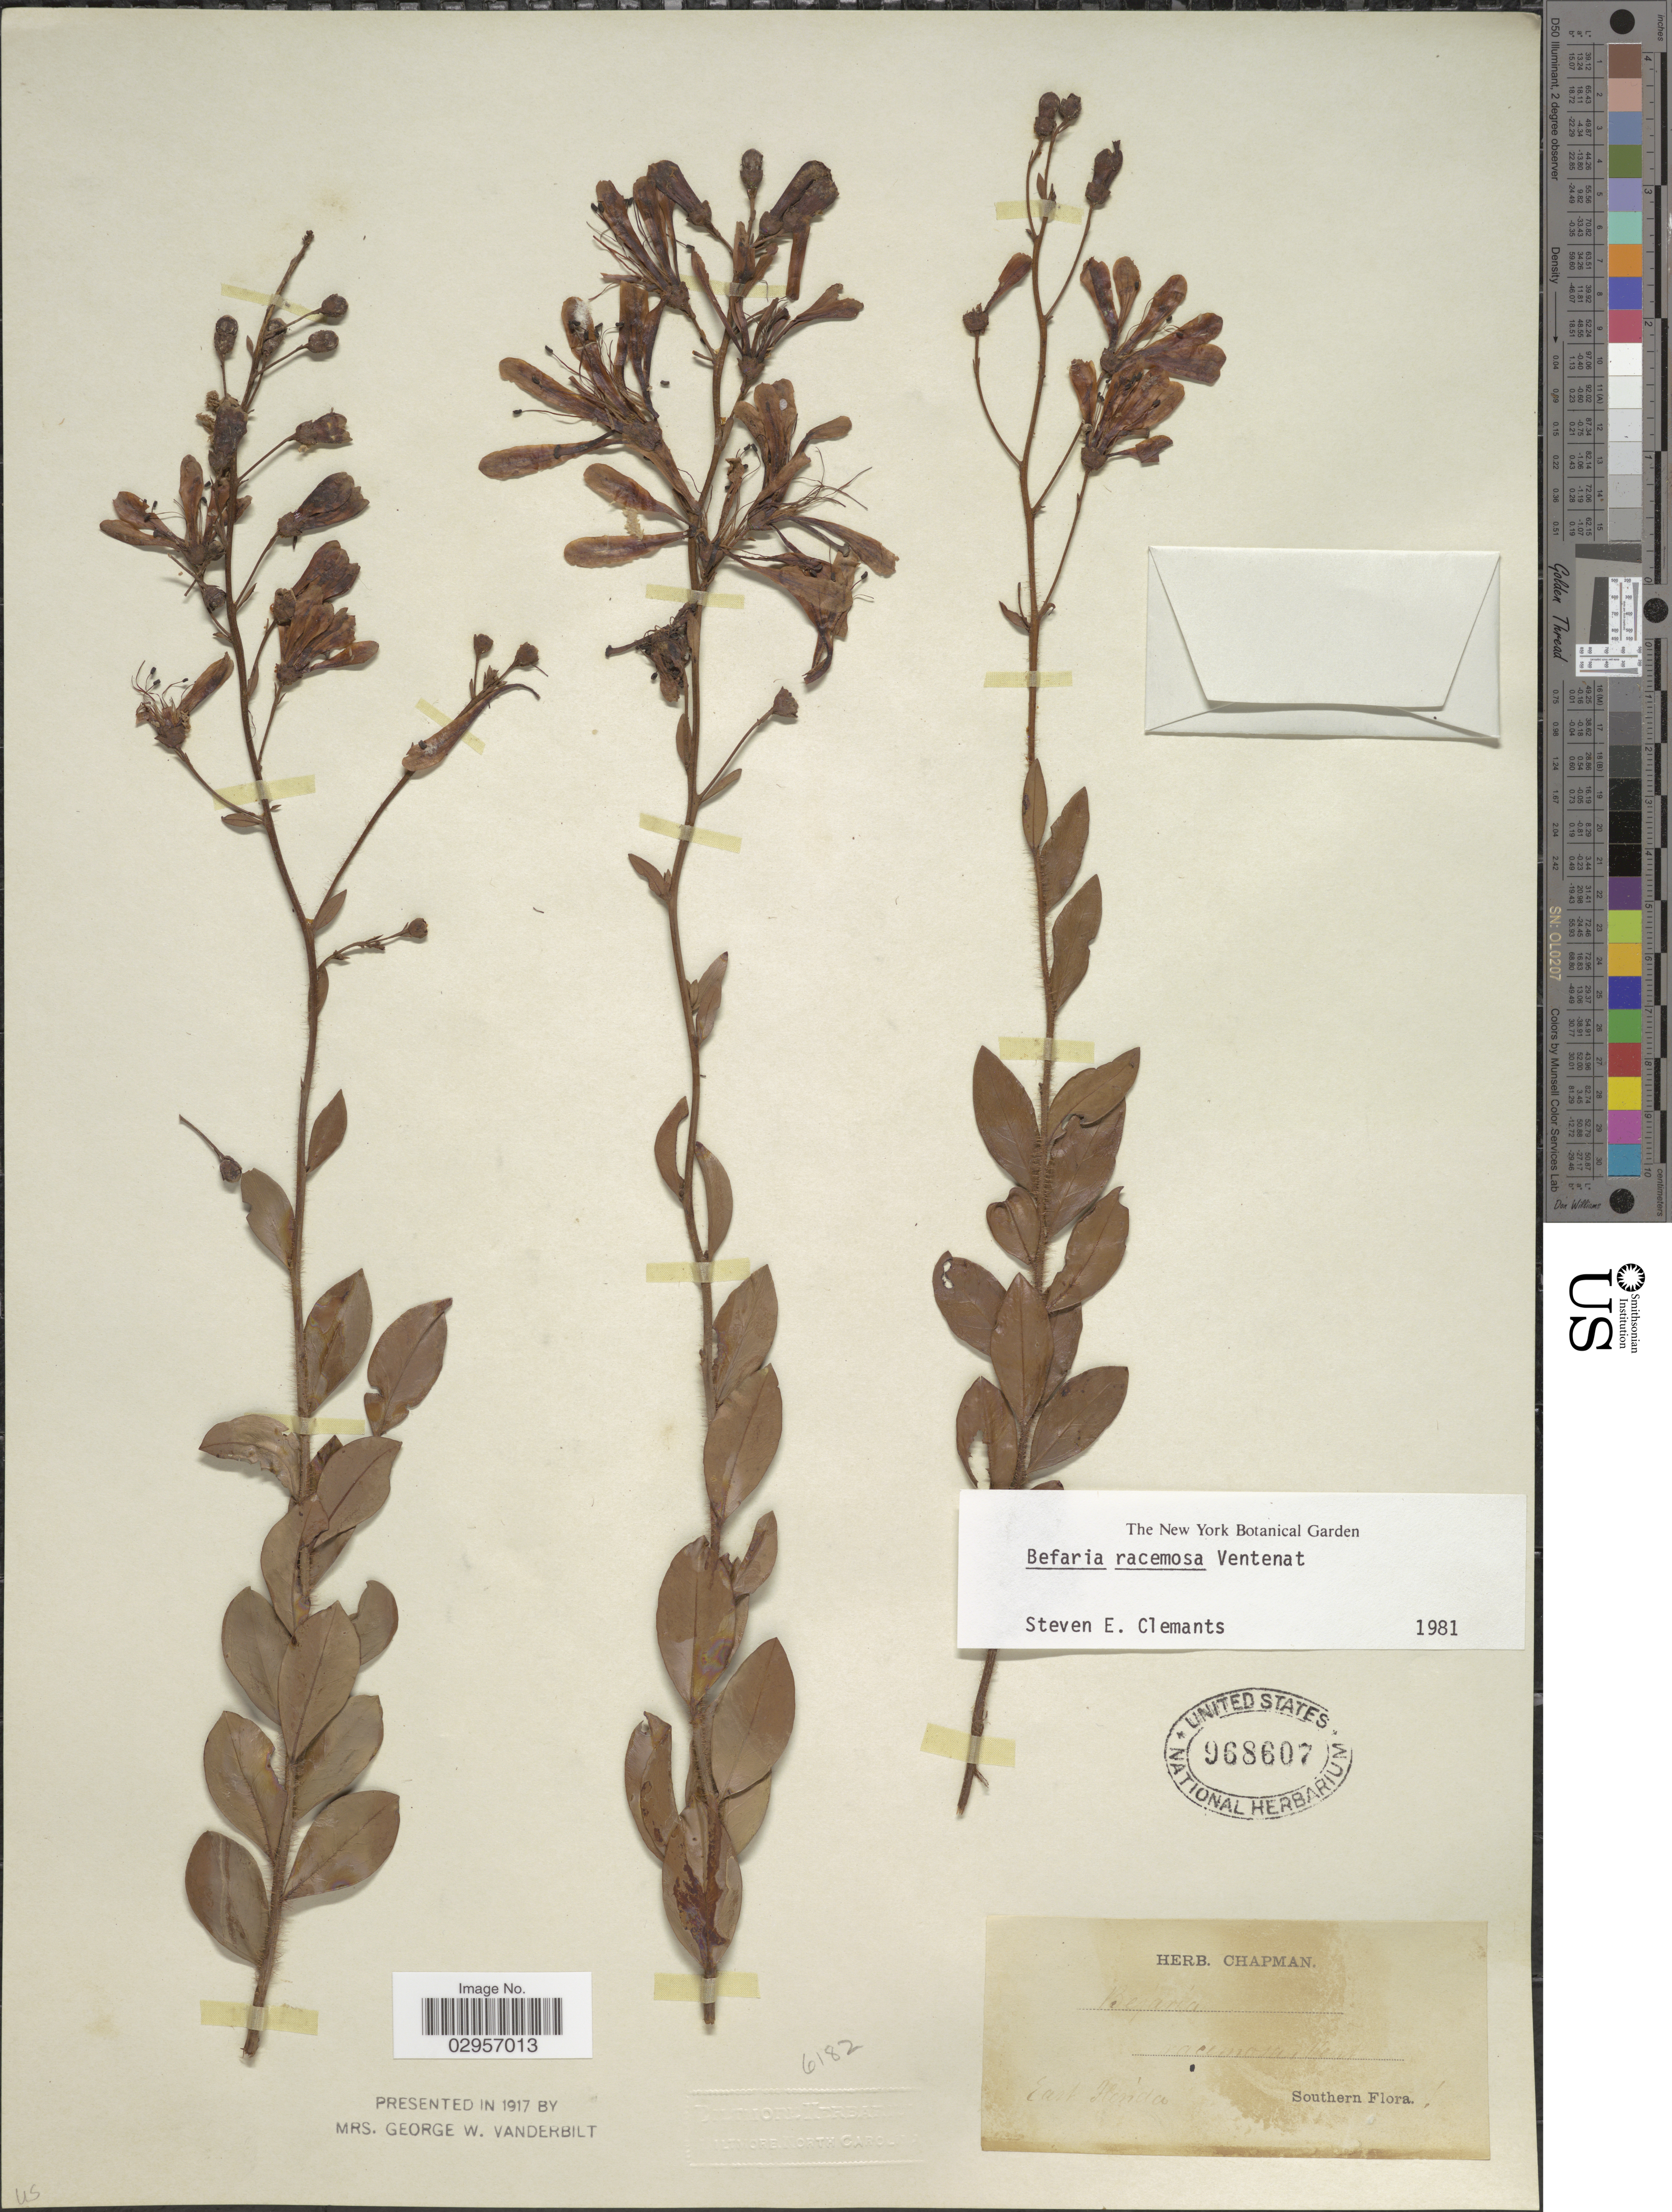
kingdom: Plantae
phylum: Tracheophyta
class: Magnoliopsida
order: Ericales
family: Ericaceae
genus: Bejaria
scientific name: Bejaria racemosa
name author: Vent.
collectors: ex herb. Chapman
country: United States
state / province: Florida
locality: East Florida, Southern.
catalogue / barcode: US 968607